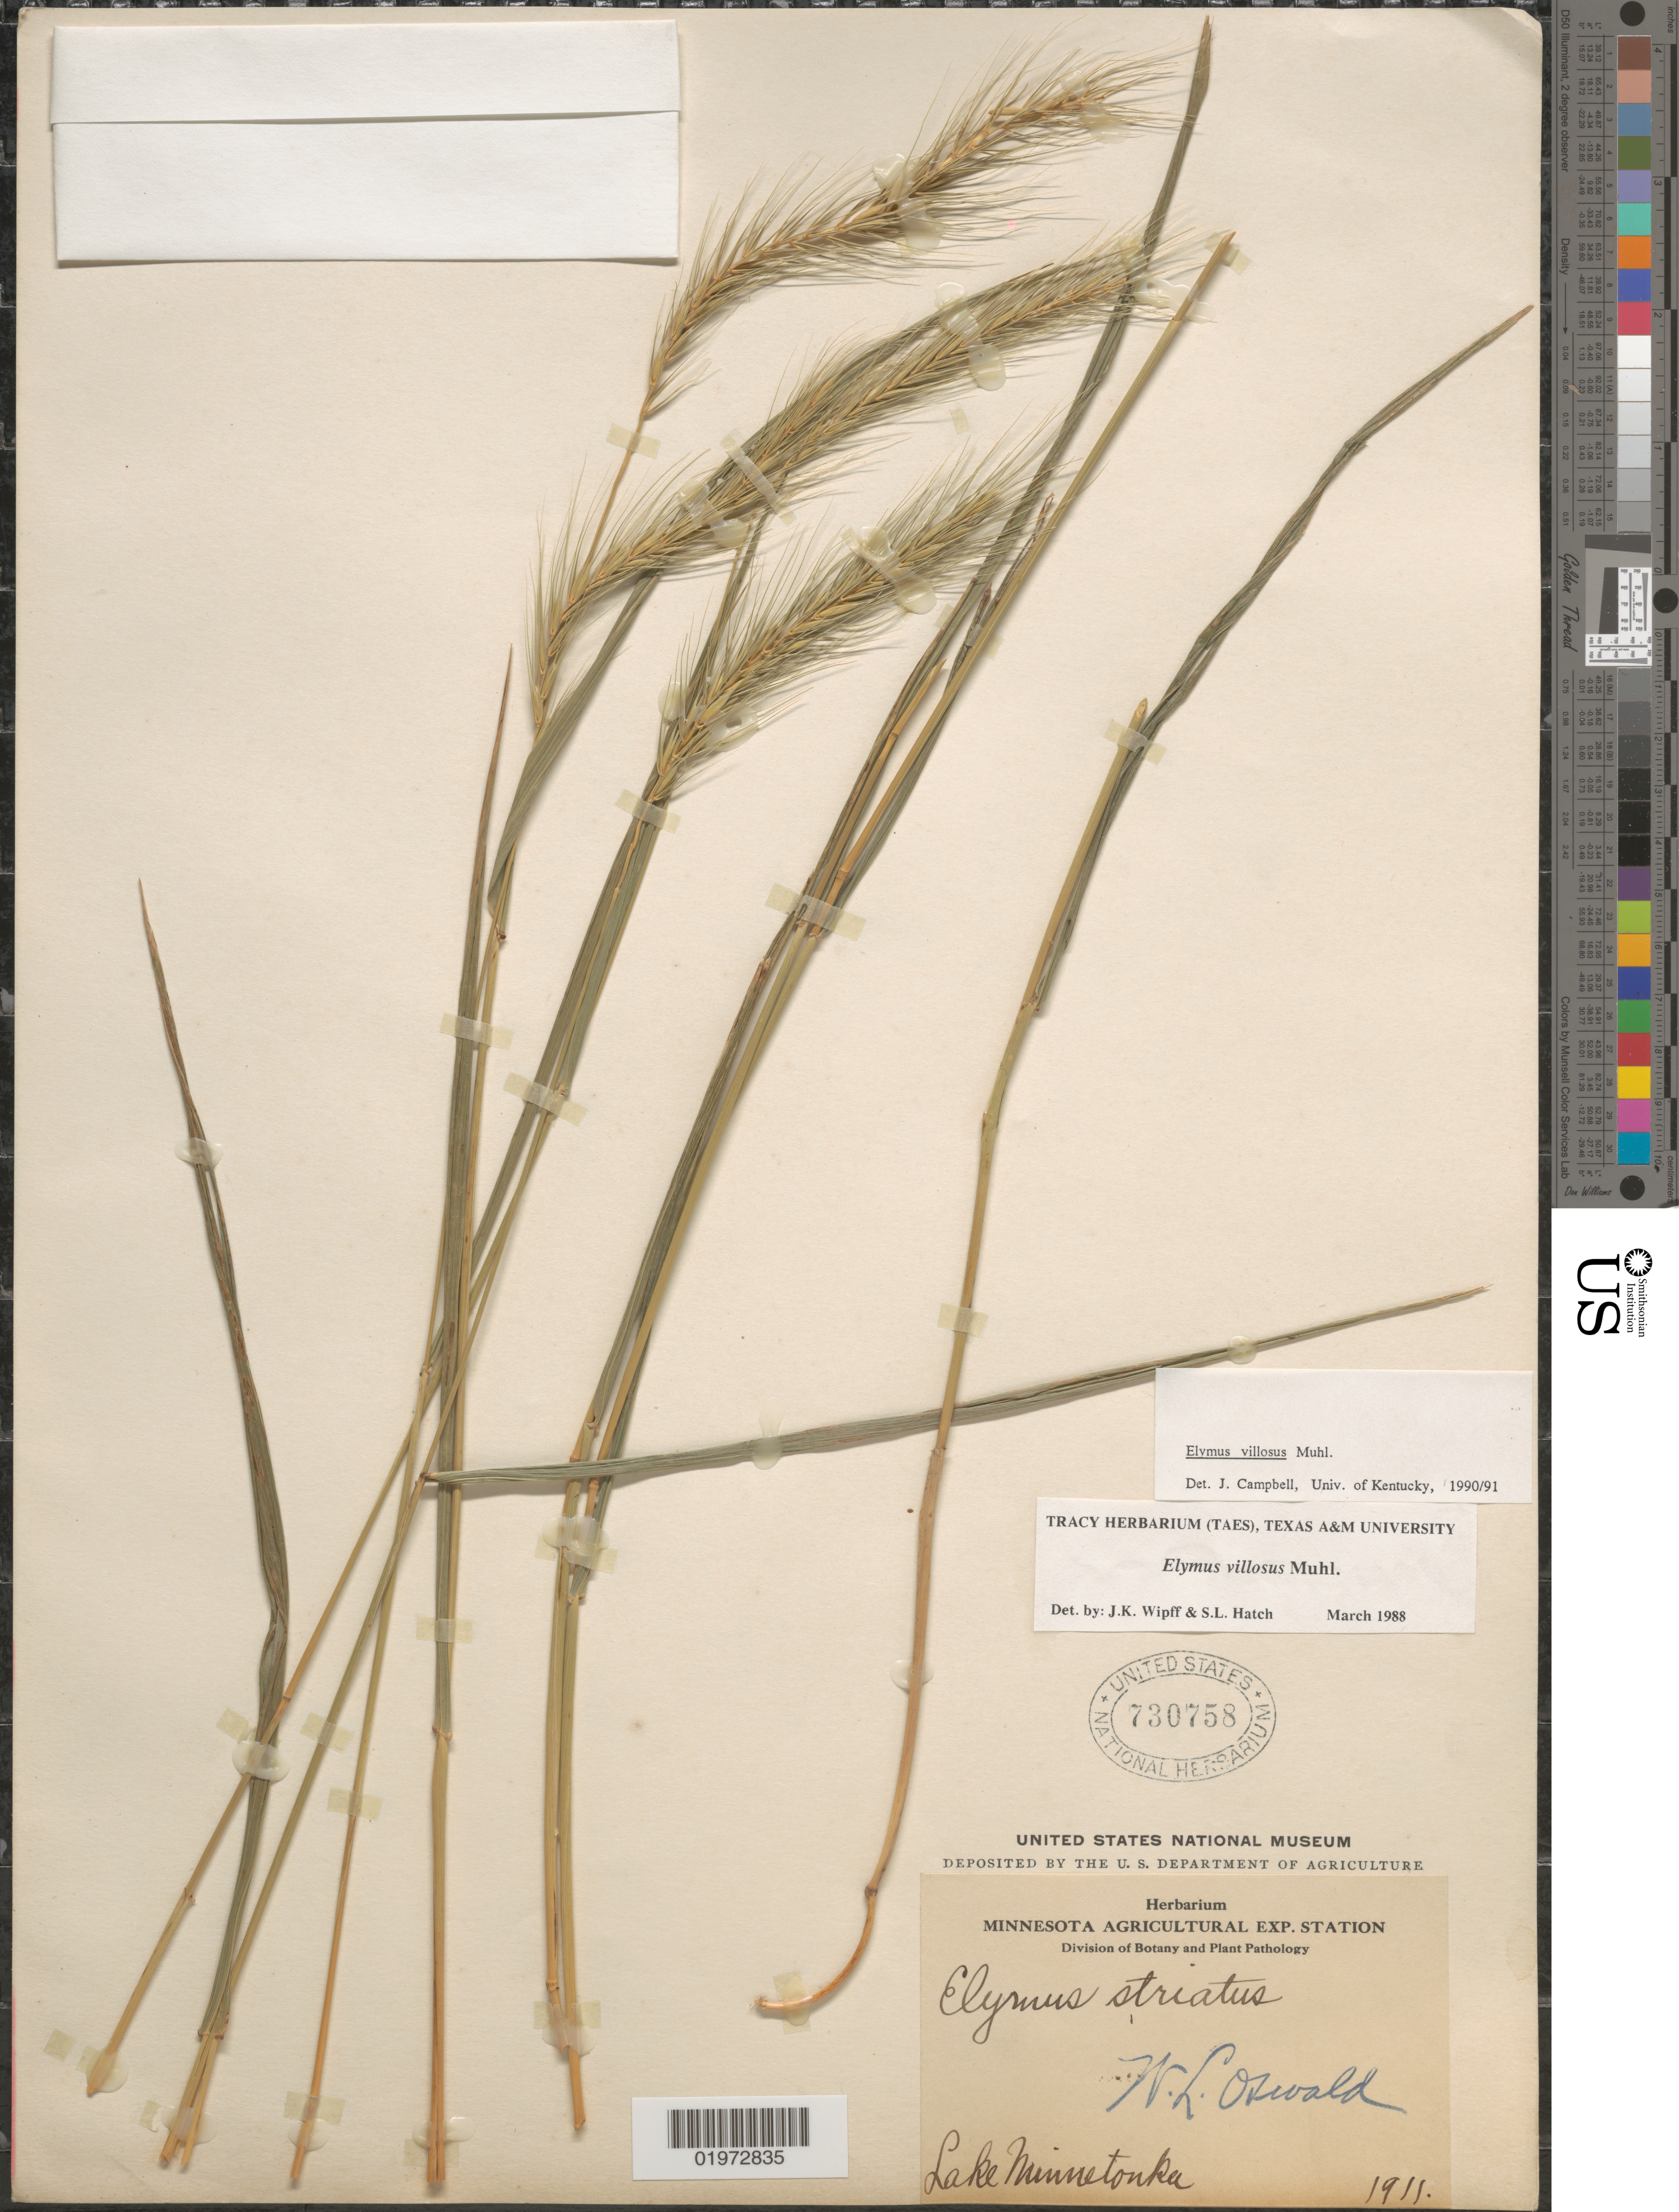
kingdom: Plantae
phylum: Tracheophyta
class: Liliopsida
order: Poales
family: Poaceae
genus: Elymus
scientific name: Elymus villosus var. arkansanus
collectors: W. Oswald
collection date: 1911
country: United States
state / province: Minnesota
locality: Lake Minnetonka.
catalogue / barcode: US 730758